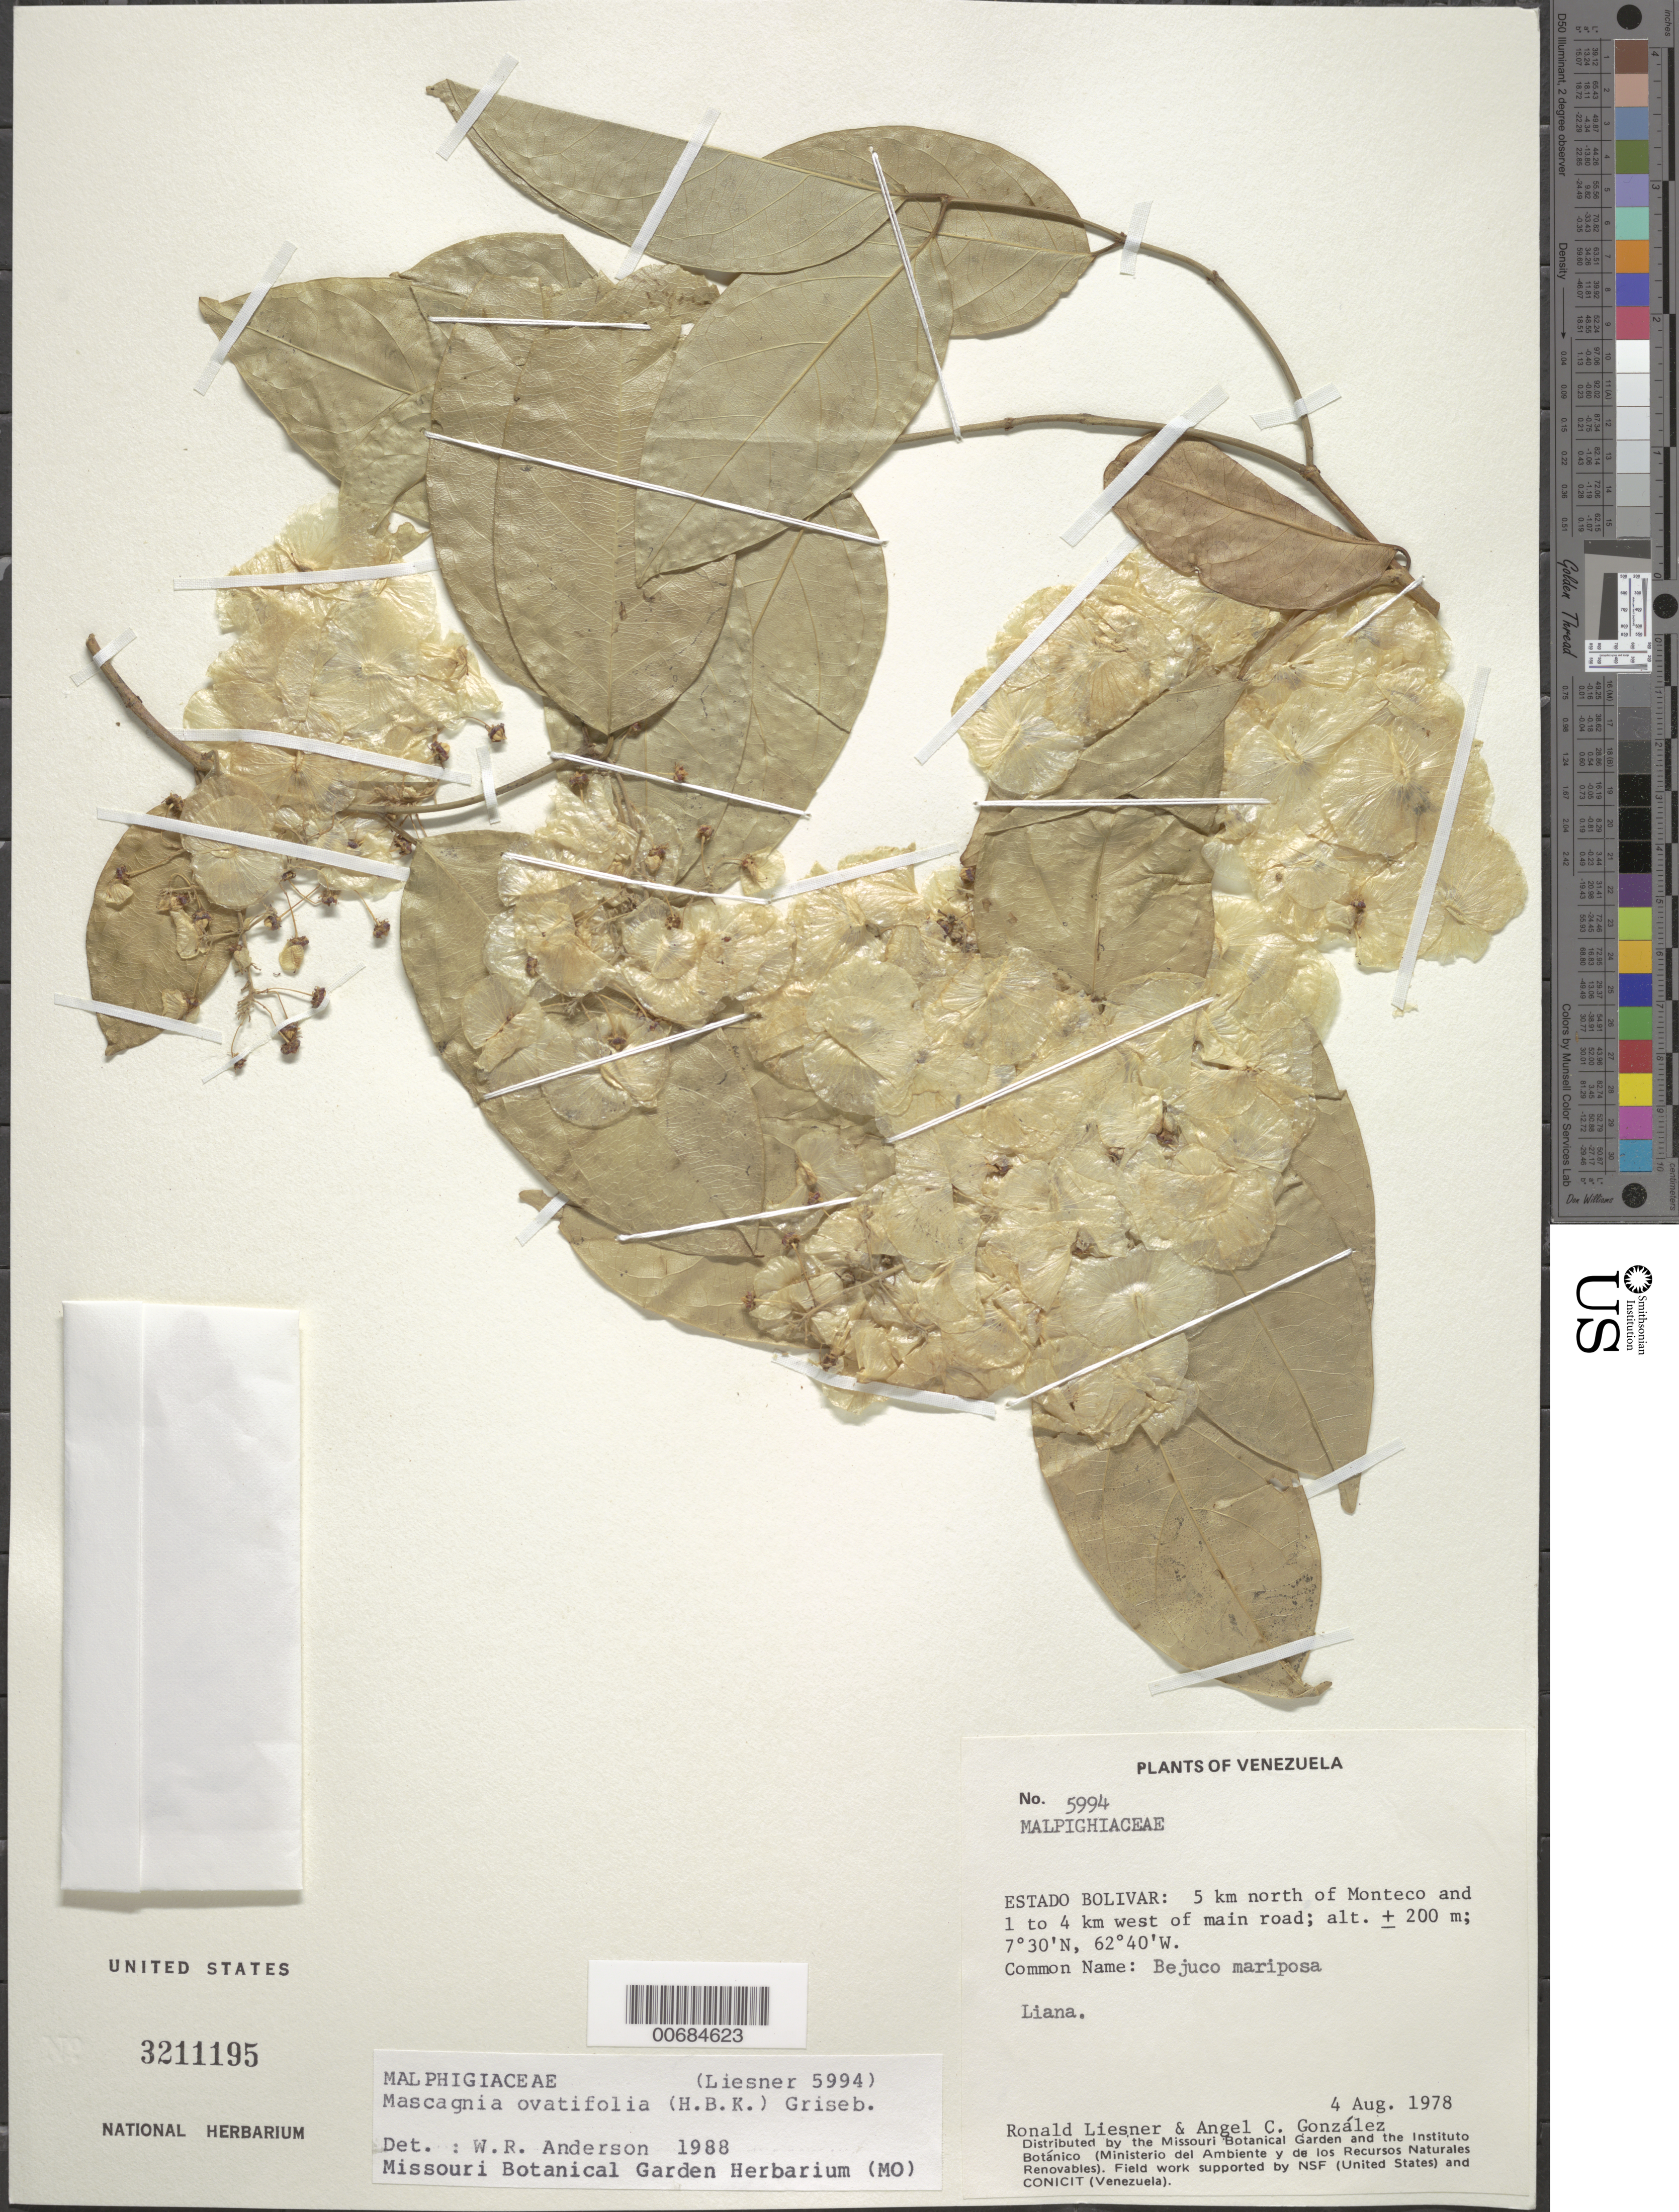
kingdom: Plantae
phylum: Tracheophyta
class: Magnoliopsida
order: Malpighiales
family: Malpighiaceae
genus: Mascagnia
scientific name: Mascagnia ovatifolia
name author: (Kunth) Griseb.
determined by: Anderson, W. R., (MICH), University of Michigan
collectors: R. L. Liesner & A. C. González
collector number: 5994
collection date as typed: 4-Aug-78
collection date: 1978-08-04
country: Venezuela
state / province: Bolívar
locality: Monteco, 5 km N of; 1-4 km W of main road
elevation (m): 200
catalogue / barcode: US 3211195